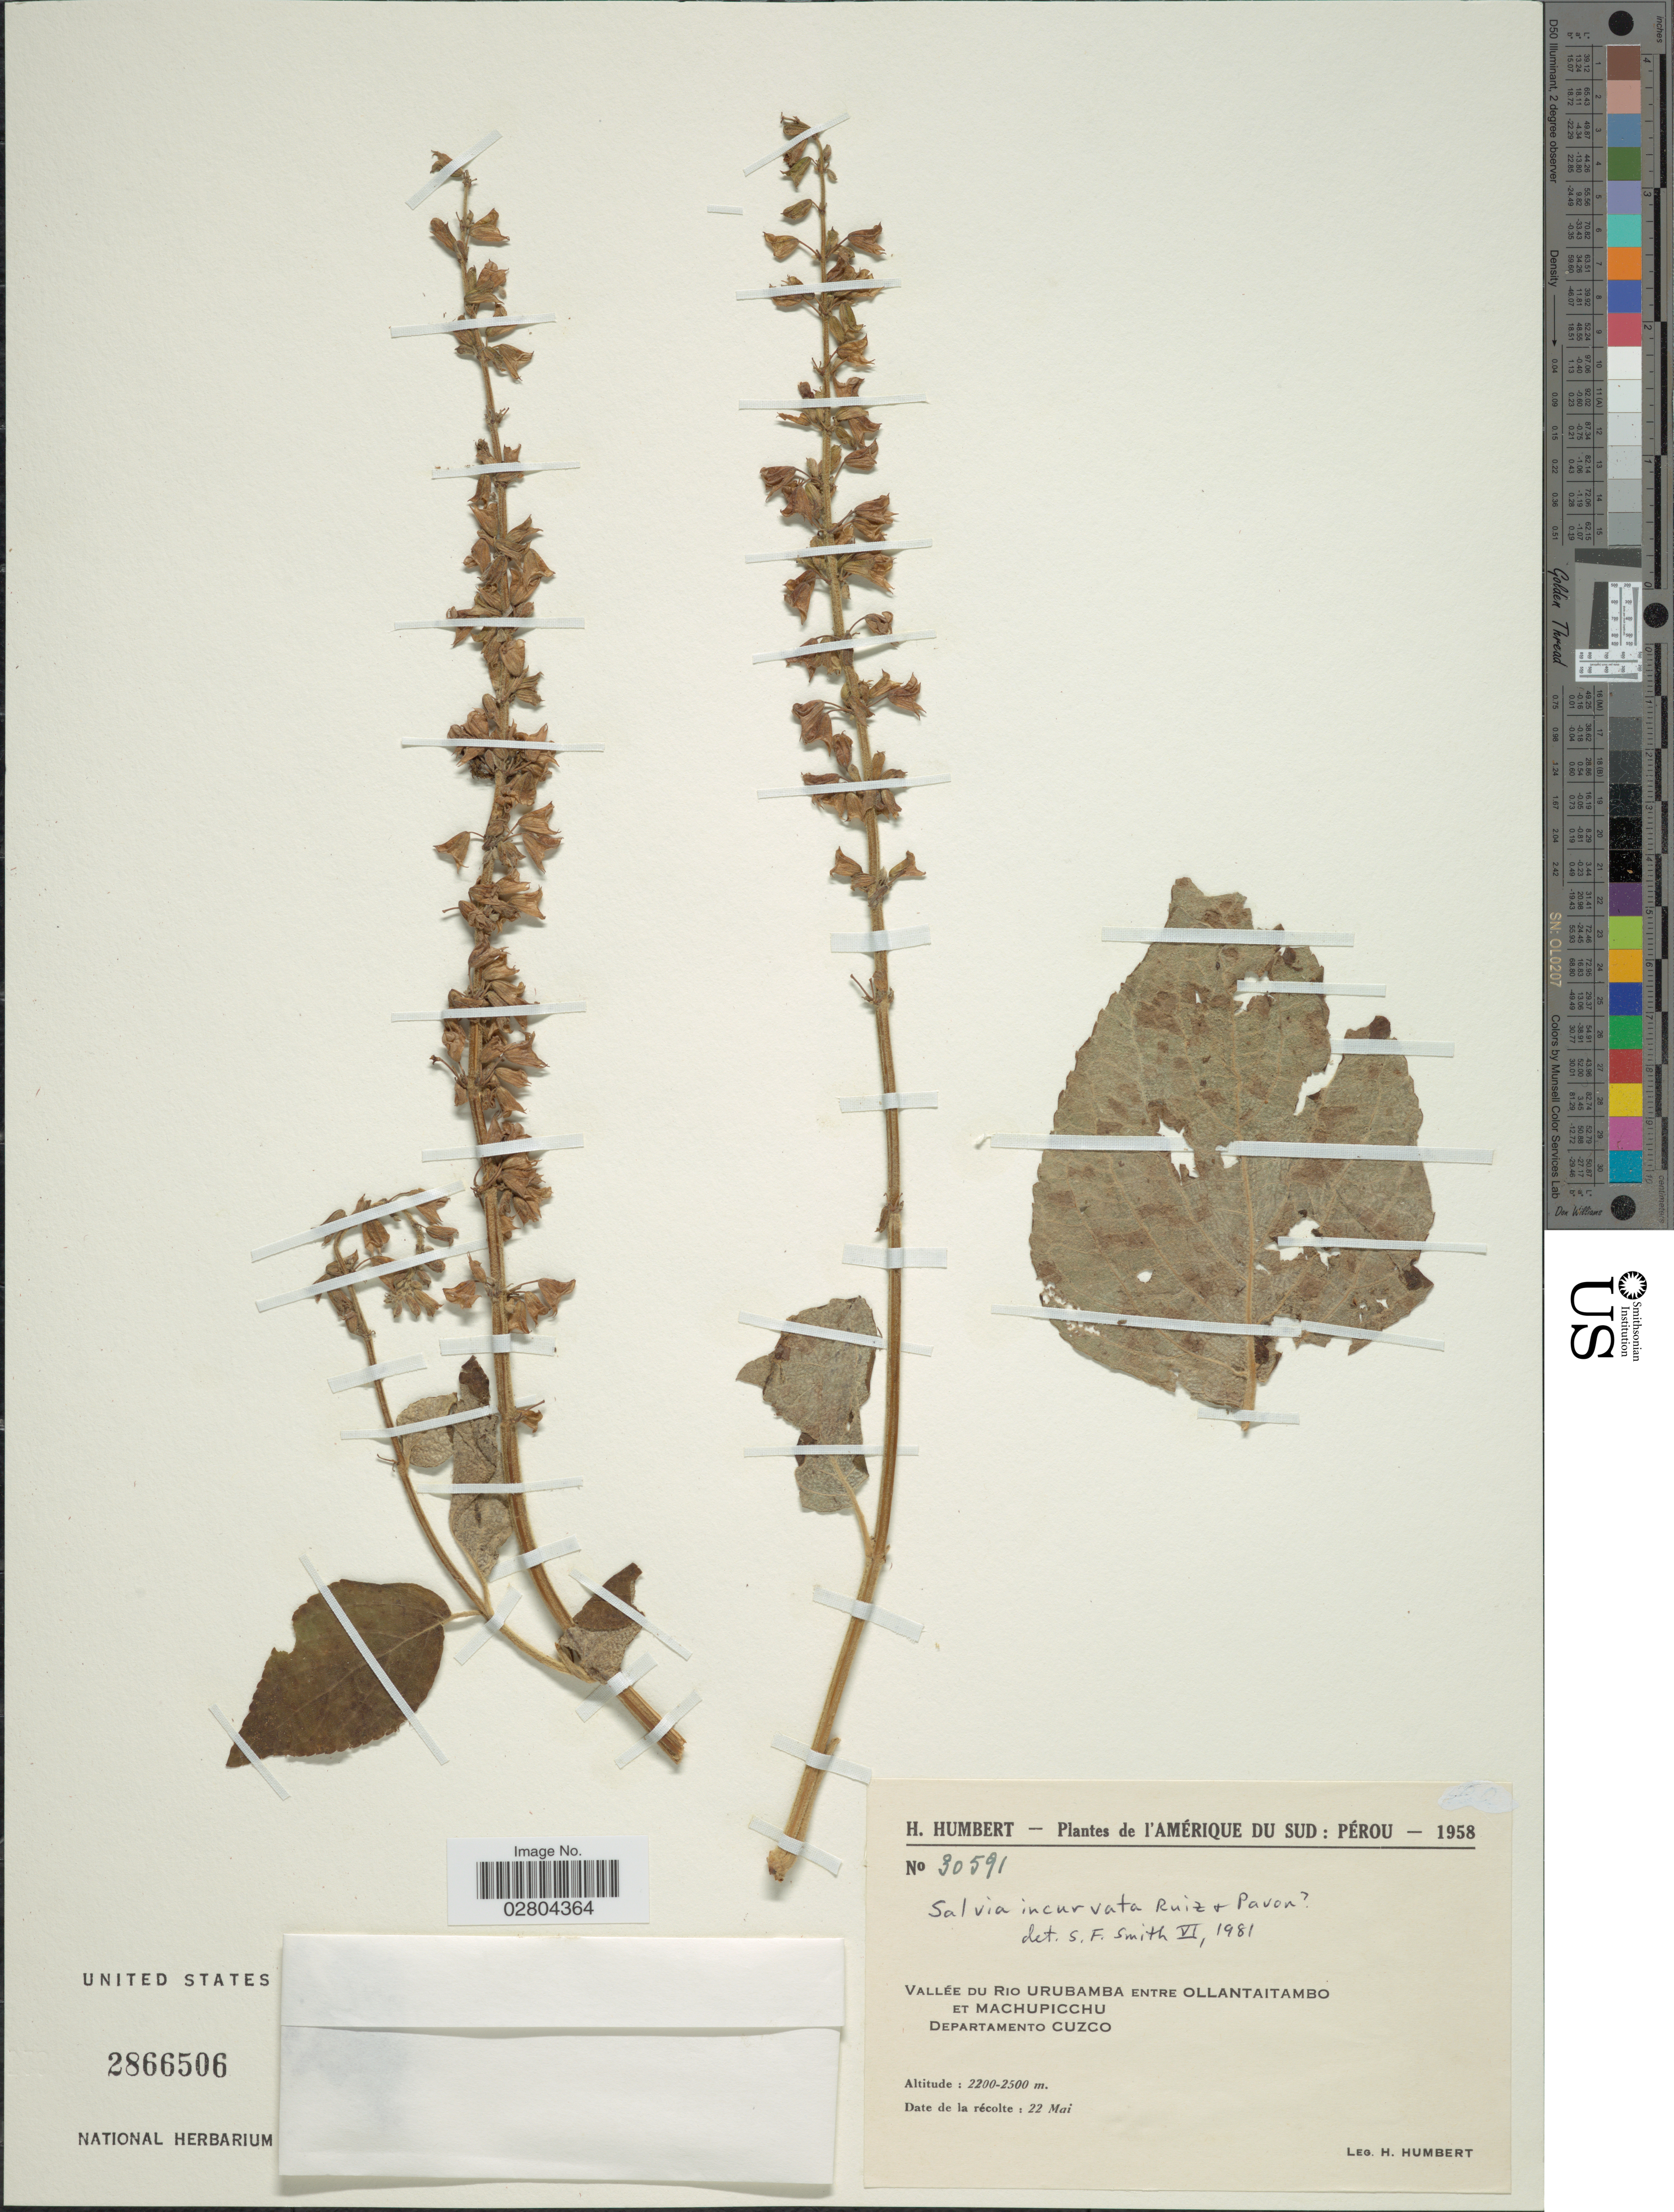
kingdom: Plantae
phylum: Tracheophyta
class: Magnoliopsida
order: Lamiales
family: Lamiaceae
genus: Salvia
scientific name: Salvia incurvata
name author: Ruiz & Pav.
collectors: H. Humbert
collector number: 30591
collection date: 1958-05-22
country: Peru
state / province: Cusco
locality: L' Amérique du sud: Pérou. Vallée du Rio Urubamba entre Ollantaitambo et Machupicchu. Departamento Cuzco.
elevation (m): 2200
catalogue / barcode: US 2866506